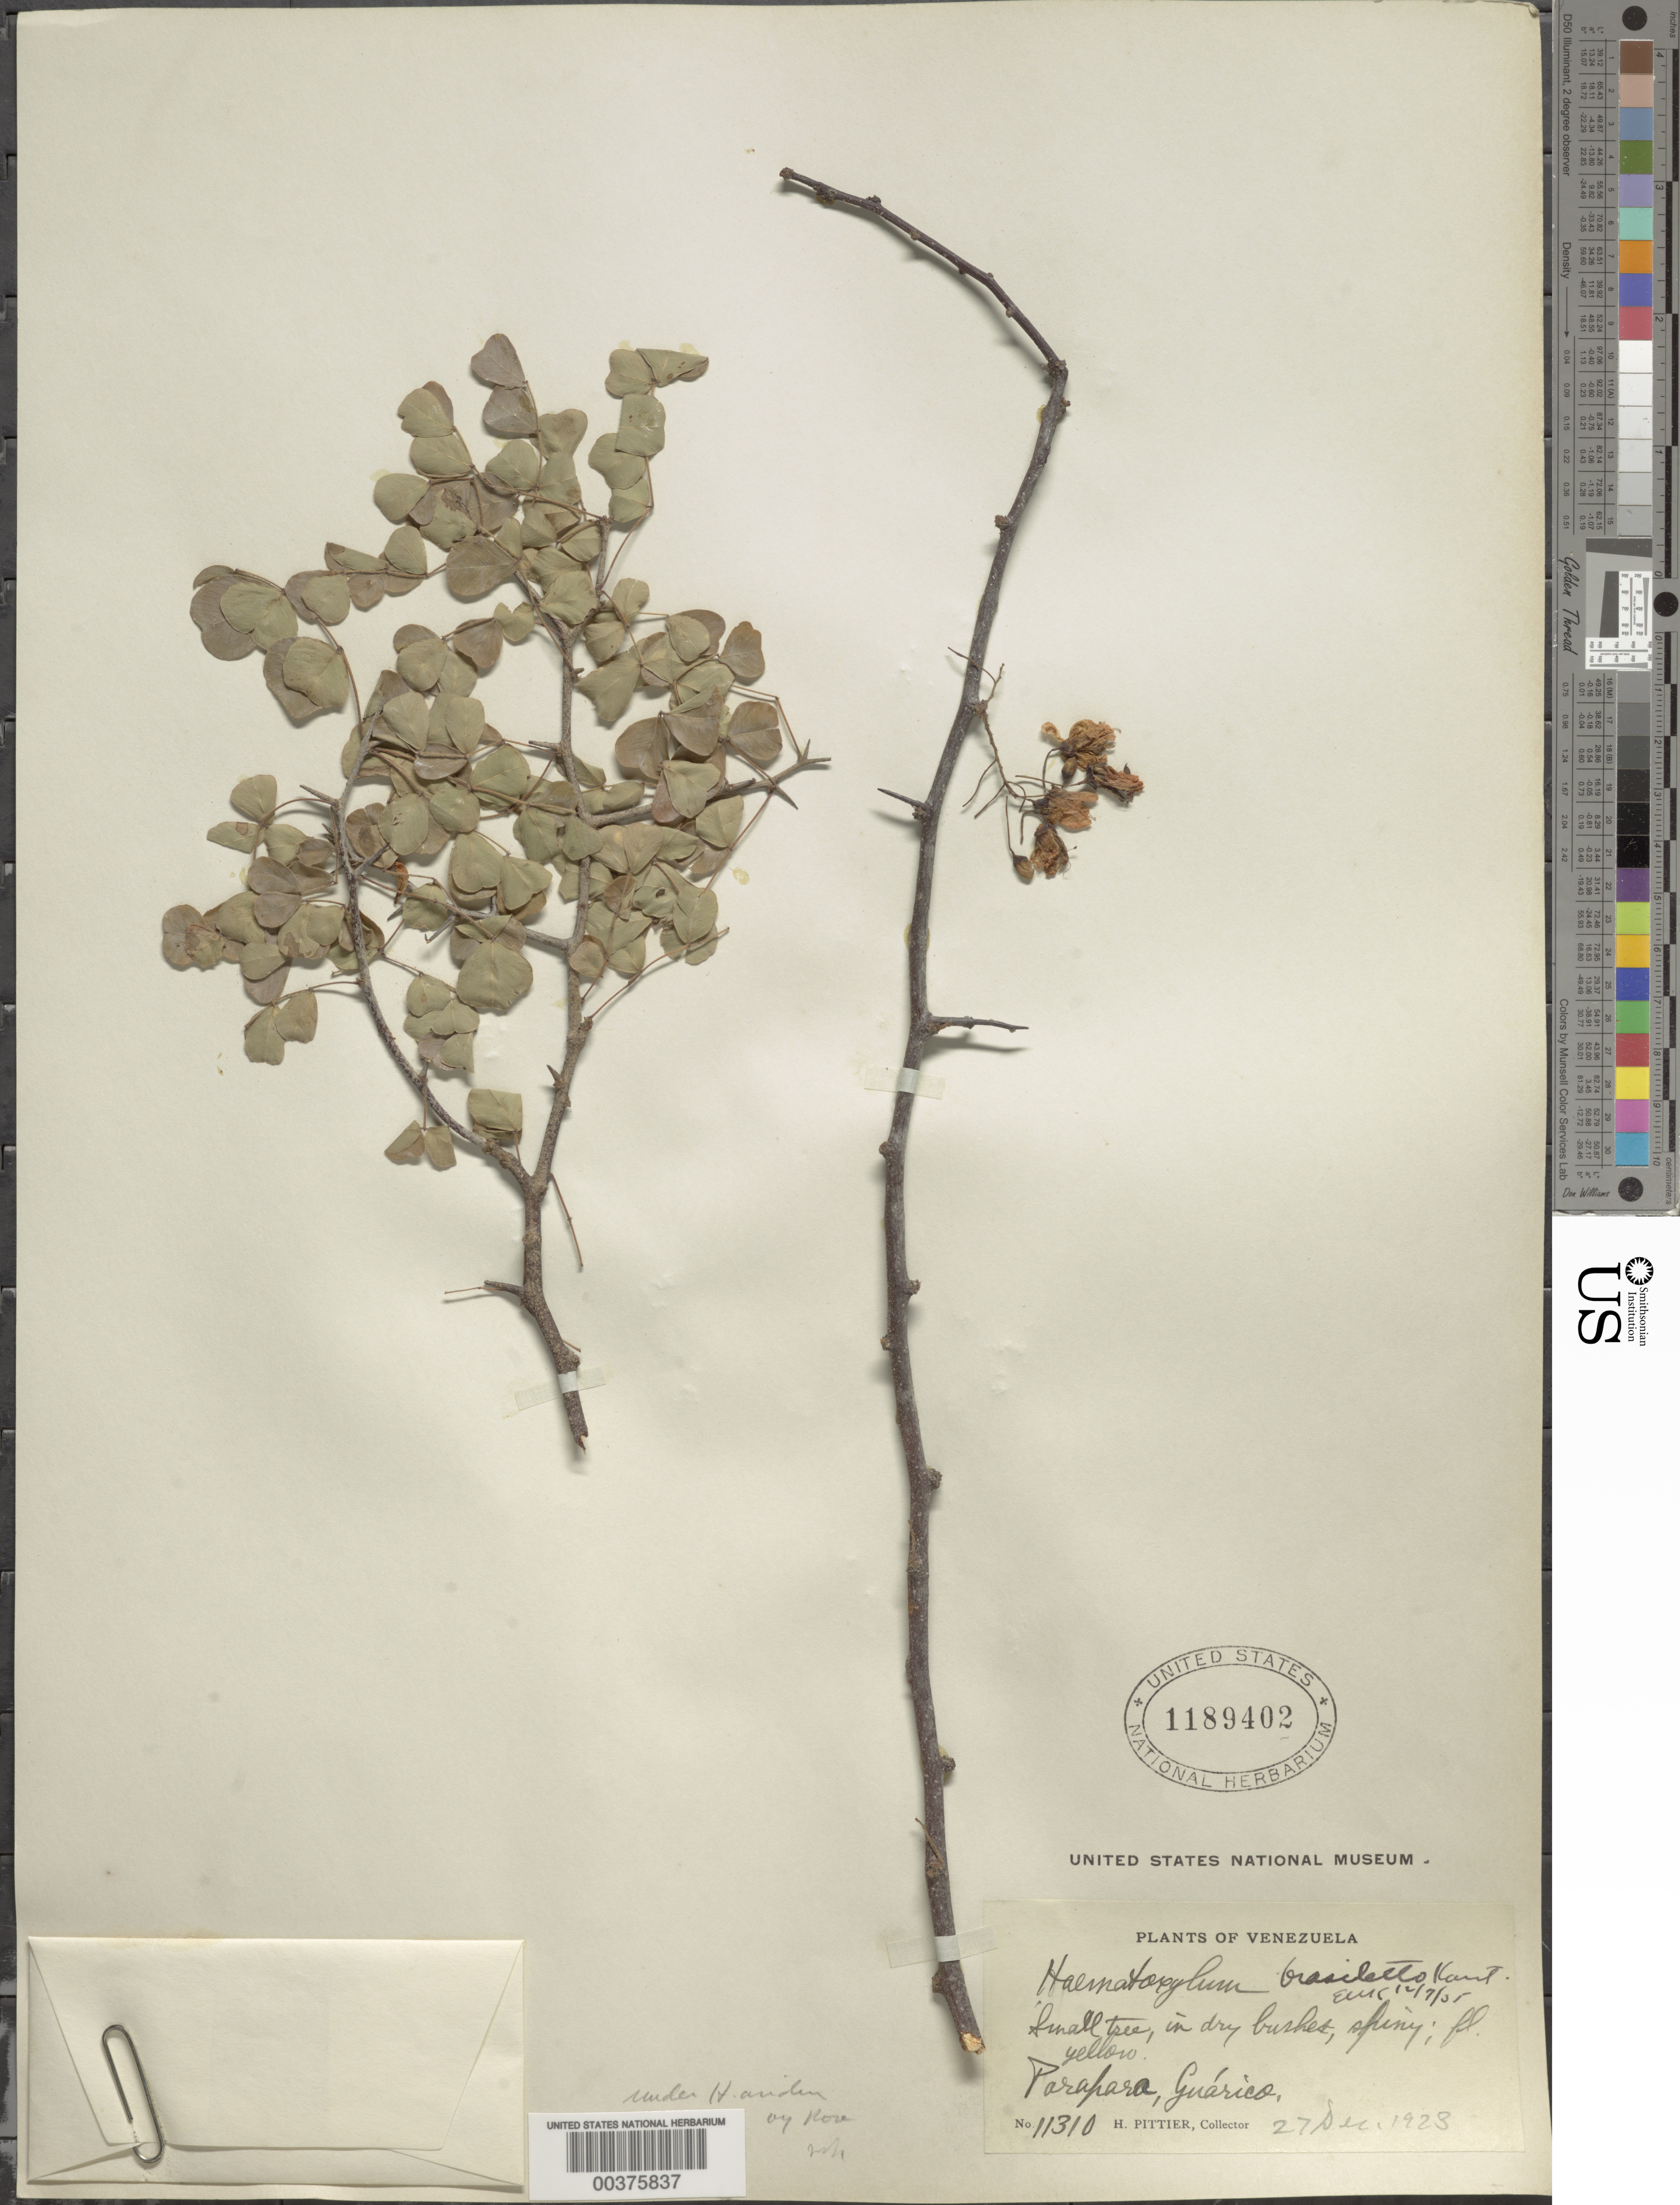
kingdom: Plantae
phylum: Tracheophyta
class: Magnoliopsida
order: Fabales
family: Fabaceae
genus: Haematoxylum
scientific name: Haematoxylum brasiletto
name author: H. Karst.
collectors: H. F. Pittier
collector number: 11310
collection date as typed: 27 Dec 1928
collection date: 1928-12-27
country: Venezuela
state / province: Guárico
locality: Parapara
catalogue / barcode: US 1189402